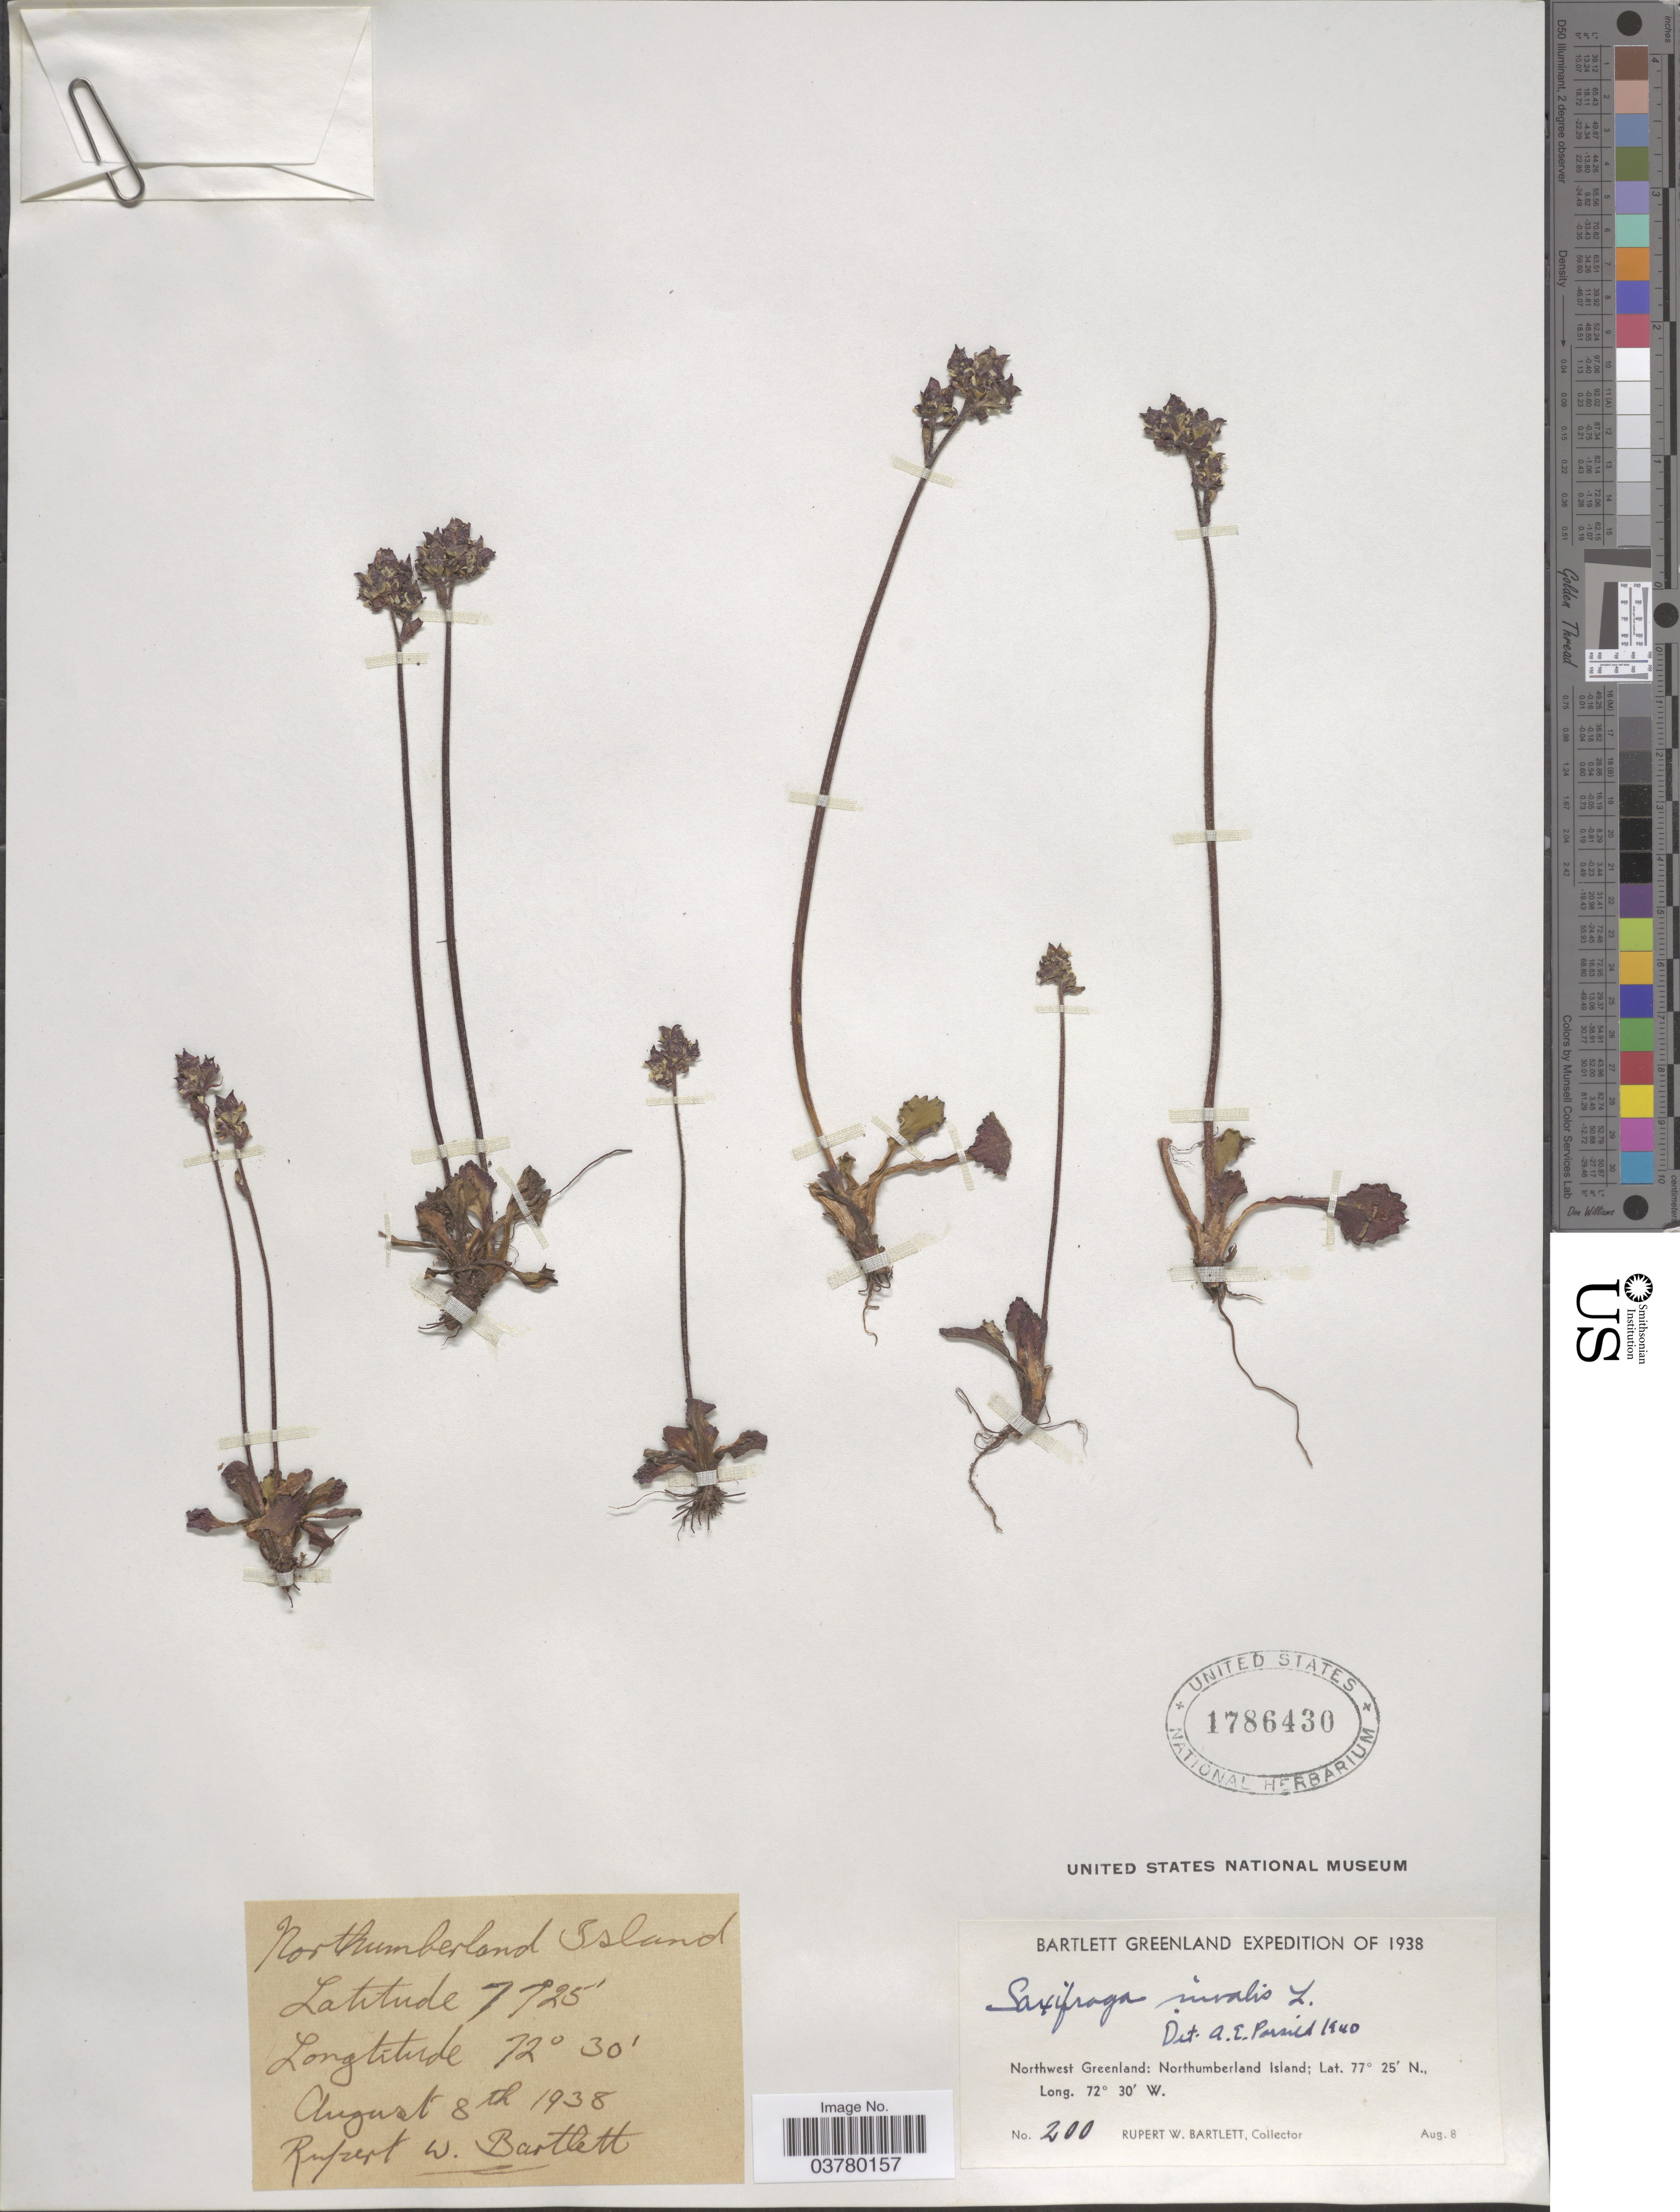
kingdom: Plantae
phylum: Tracheophyta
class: Magnoliopsida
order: Saxifragales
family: Saxifragaceae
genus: Micranthes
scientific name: Micranthes nivalis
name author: (L.) Small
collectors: R. W. Bartlett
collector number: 200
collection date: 1938-08-08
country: Greenland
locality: Greenland Expedition of 1938. Northwest Greenland: Northumberland Island.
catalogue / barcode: US 1786430